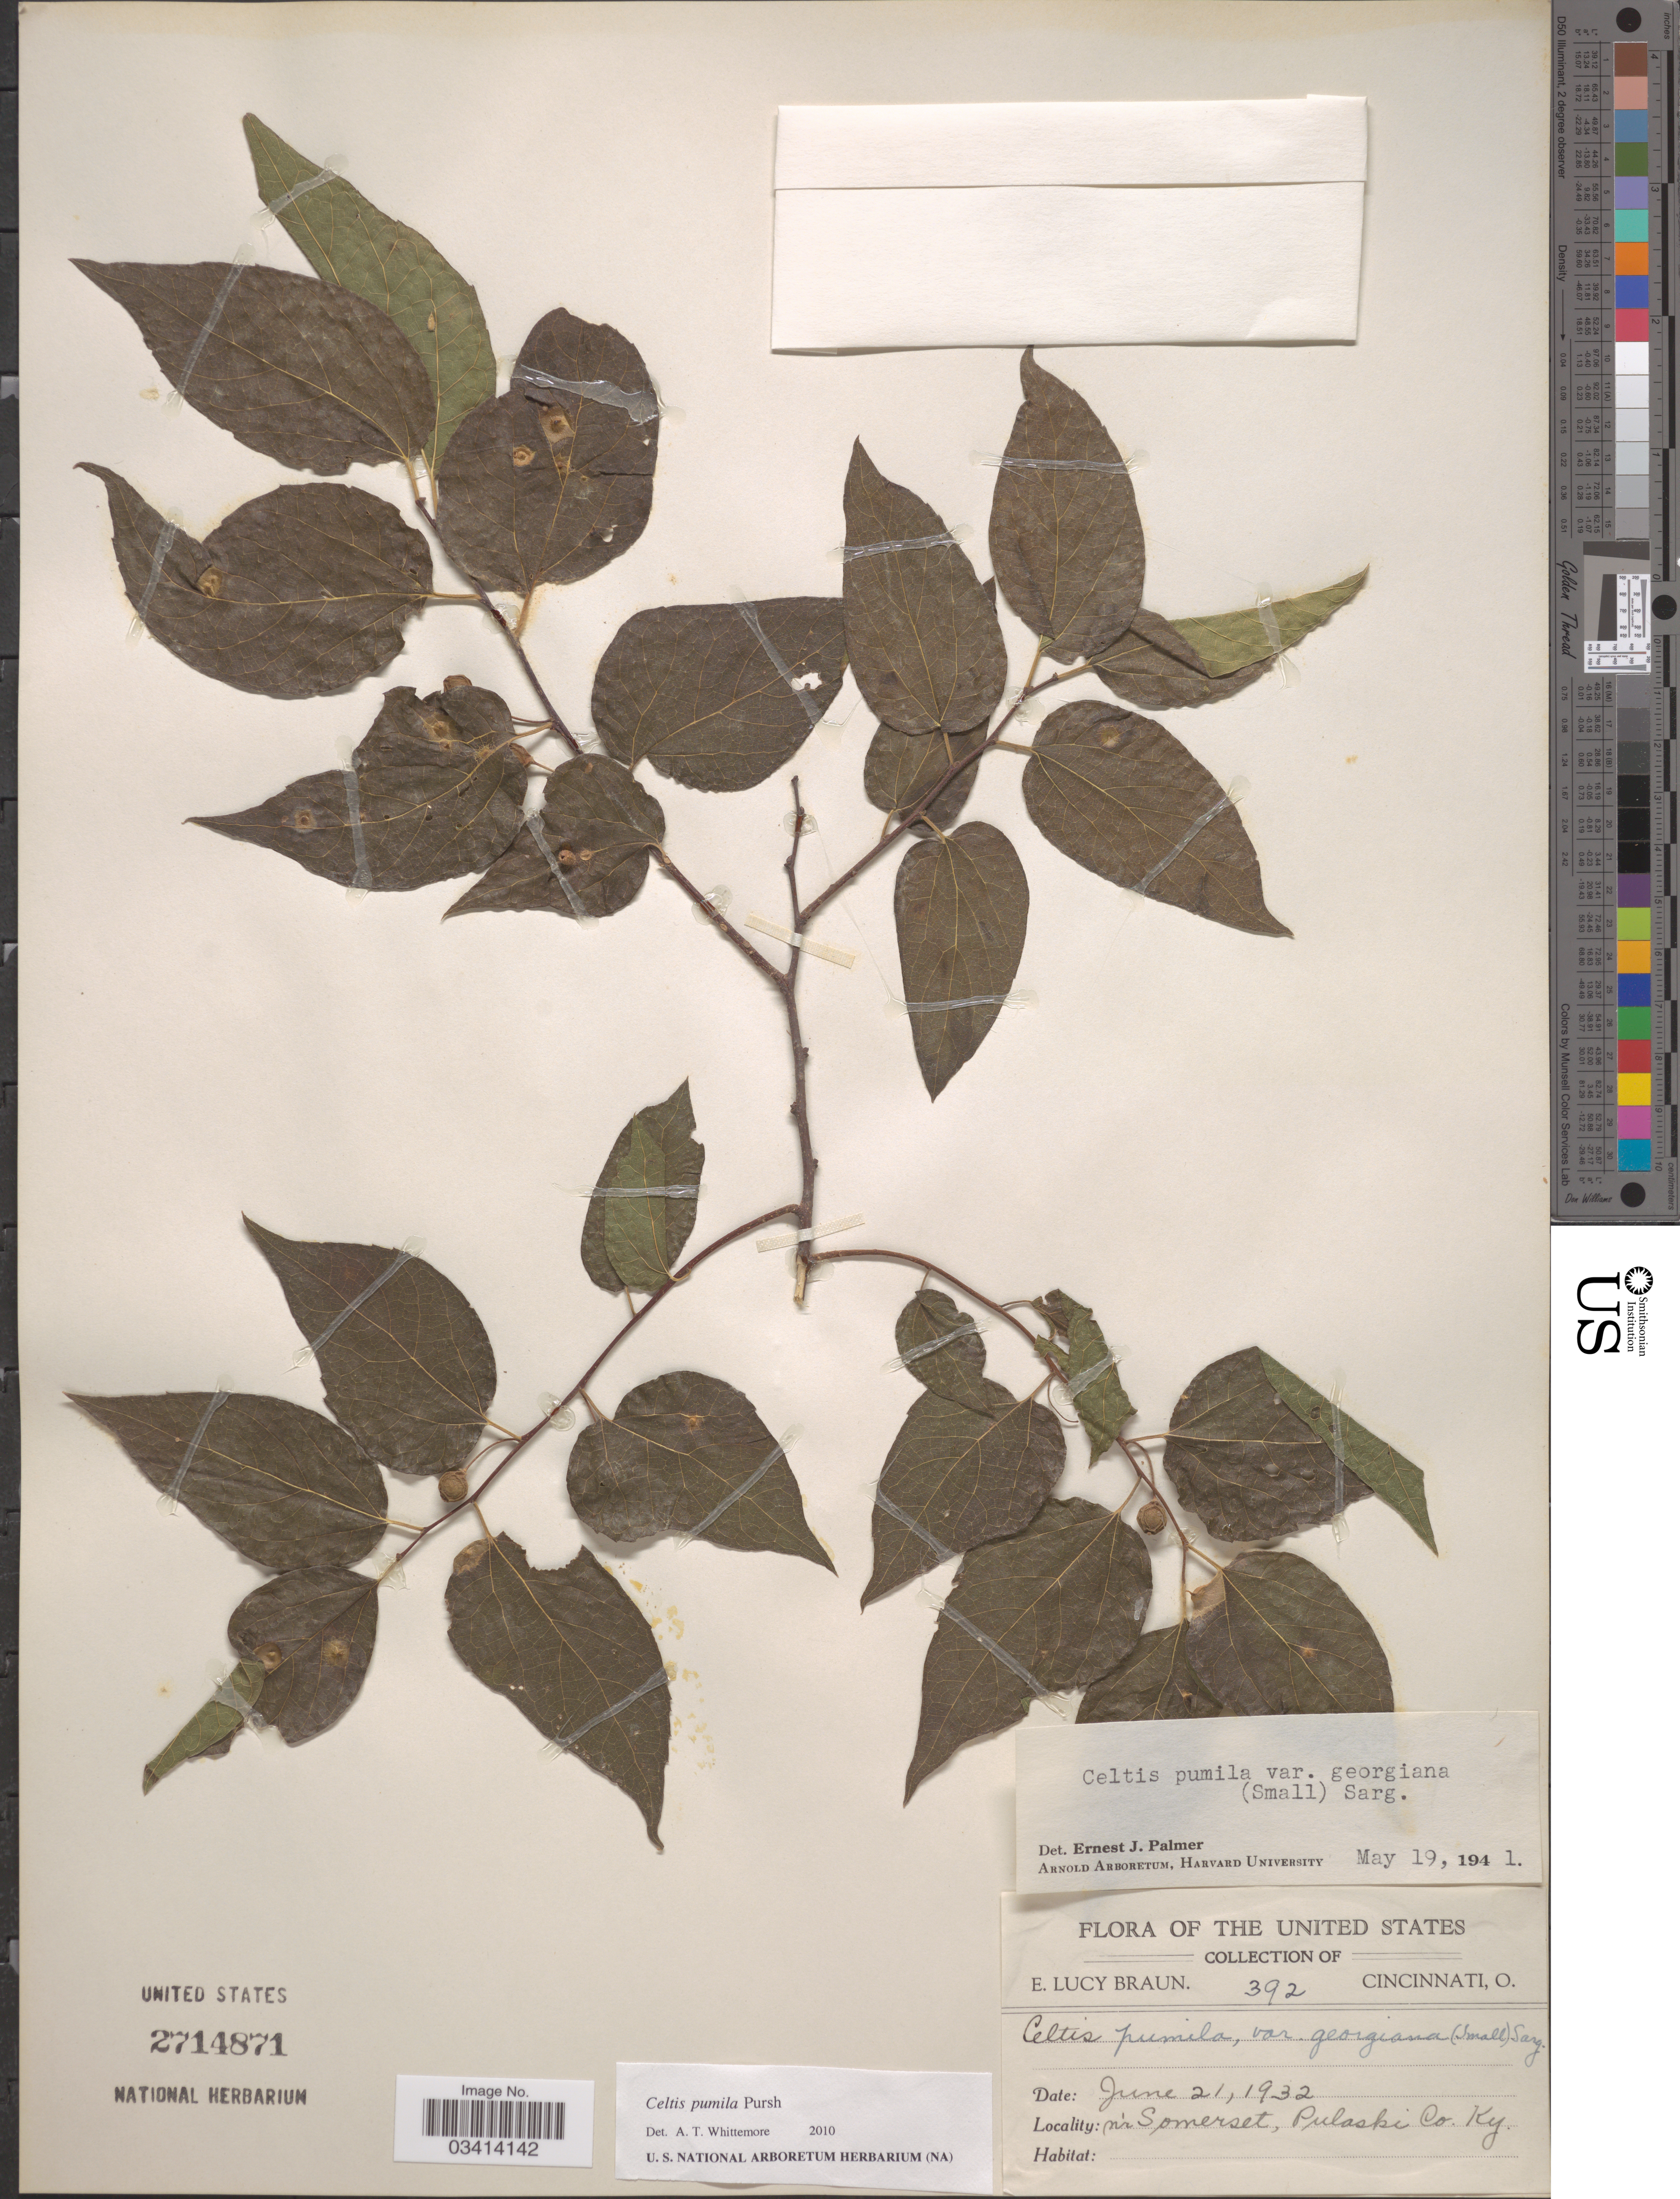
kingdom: Plantae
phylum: Tracheophyta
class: Magnoliopsida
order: Rosales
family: Cannabaceae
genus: Celtis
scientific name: Celtis pumila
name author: Pursh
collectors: E. L. Braun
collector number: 392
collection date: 1932-06-21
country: United States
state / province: Kentucky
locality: N'r Somerset, Pulaski Co.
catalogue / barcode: US 2714871